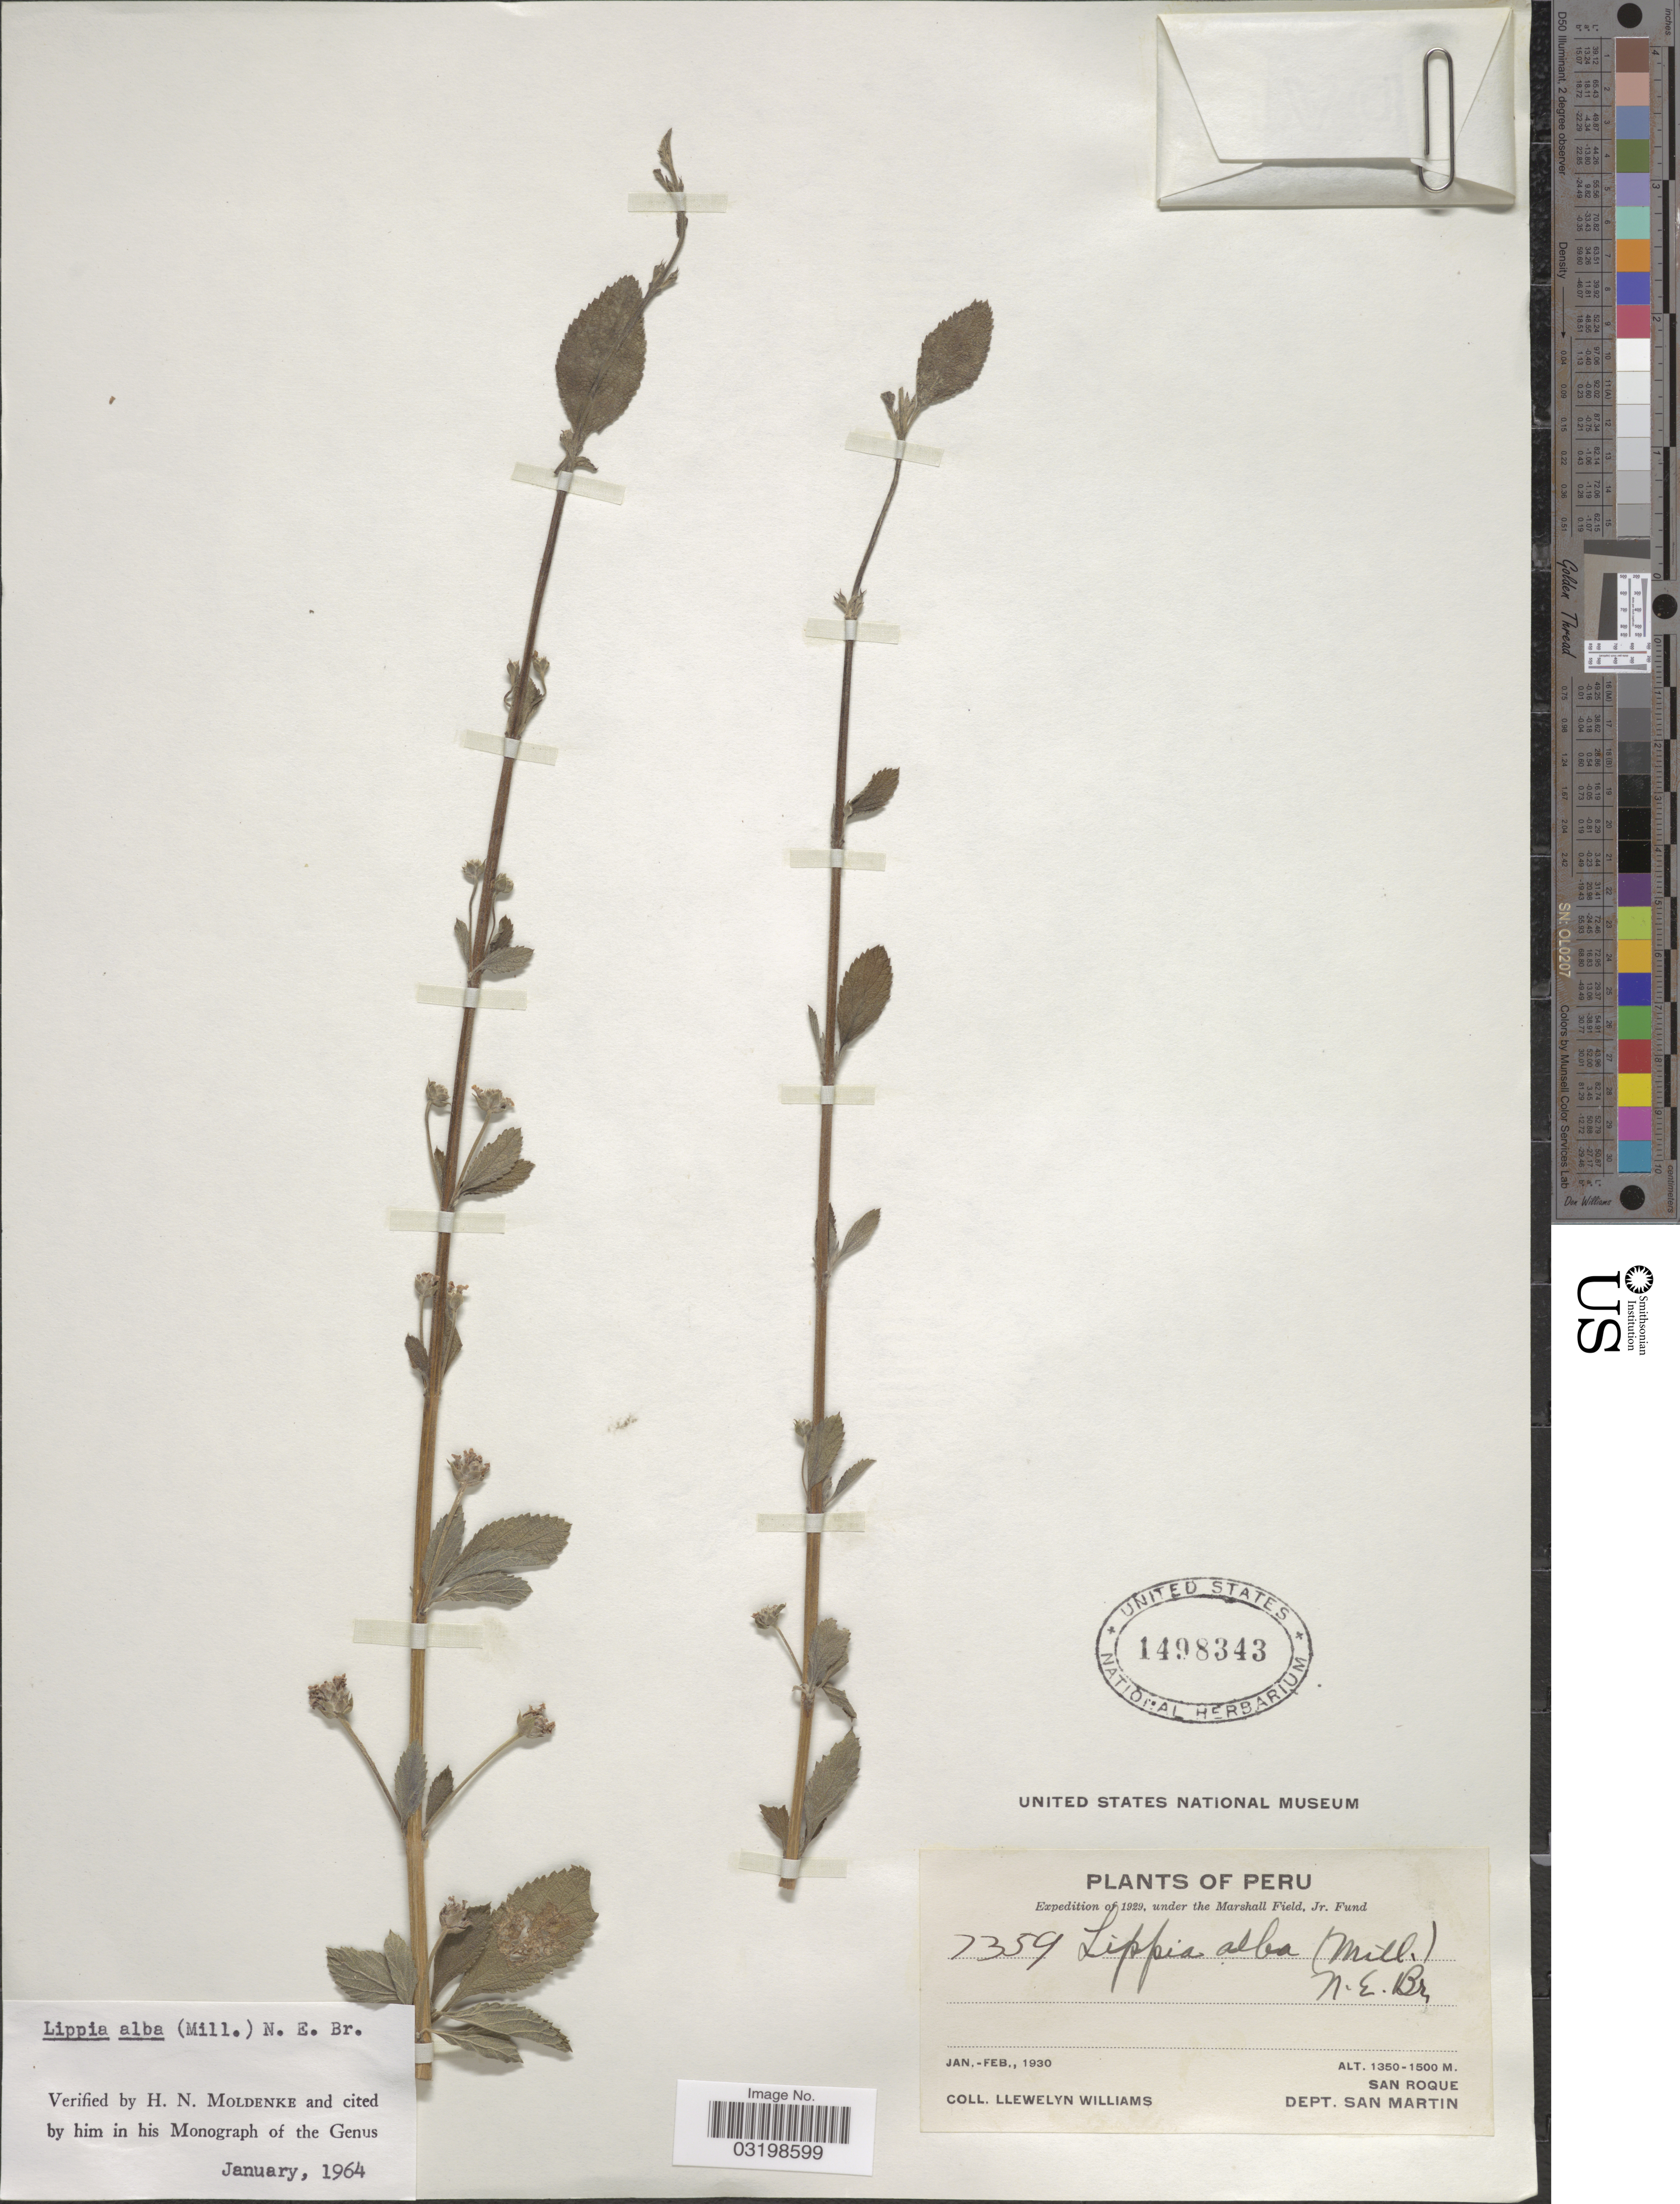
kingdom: Plantae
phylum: Tracheophyta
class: Magnoliopsida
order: Lamiales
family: Verbenaceae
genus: Lippia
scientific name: Lippia alba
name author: (Mill.) N.E. Br. ex Britton & P. Wilson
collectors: Ll. Williams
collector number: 7359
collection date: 1930-01/1930-02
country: Peru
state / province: San Martín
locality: San Roque, Dept. San Martin.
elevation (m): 1350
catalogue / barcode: US 1498343